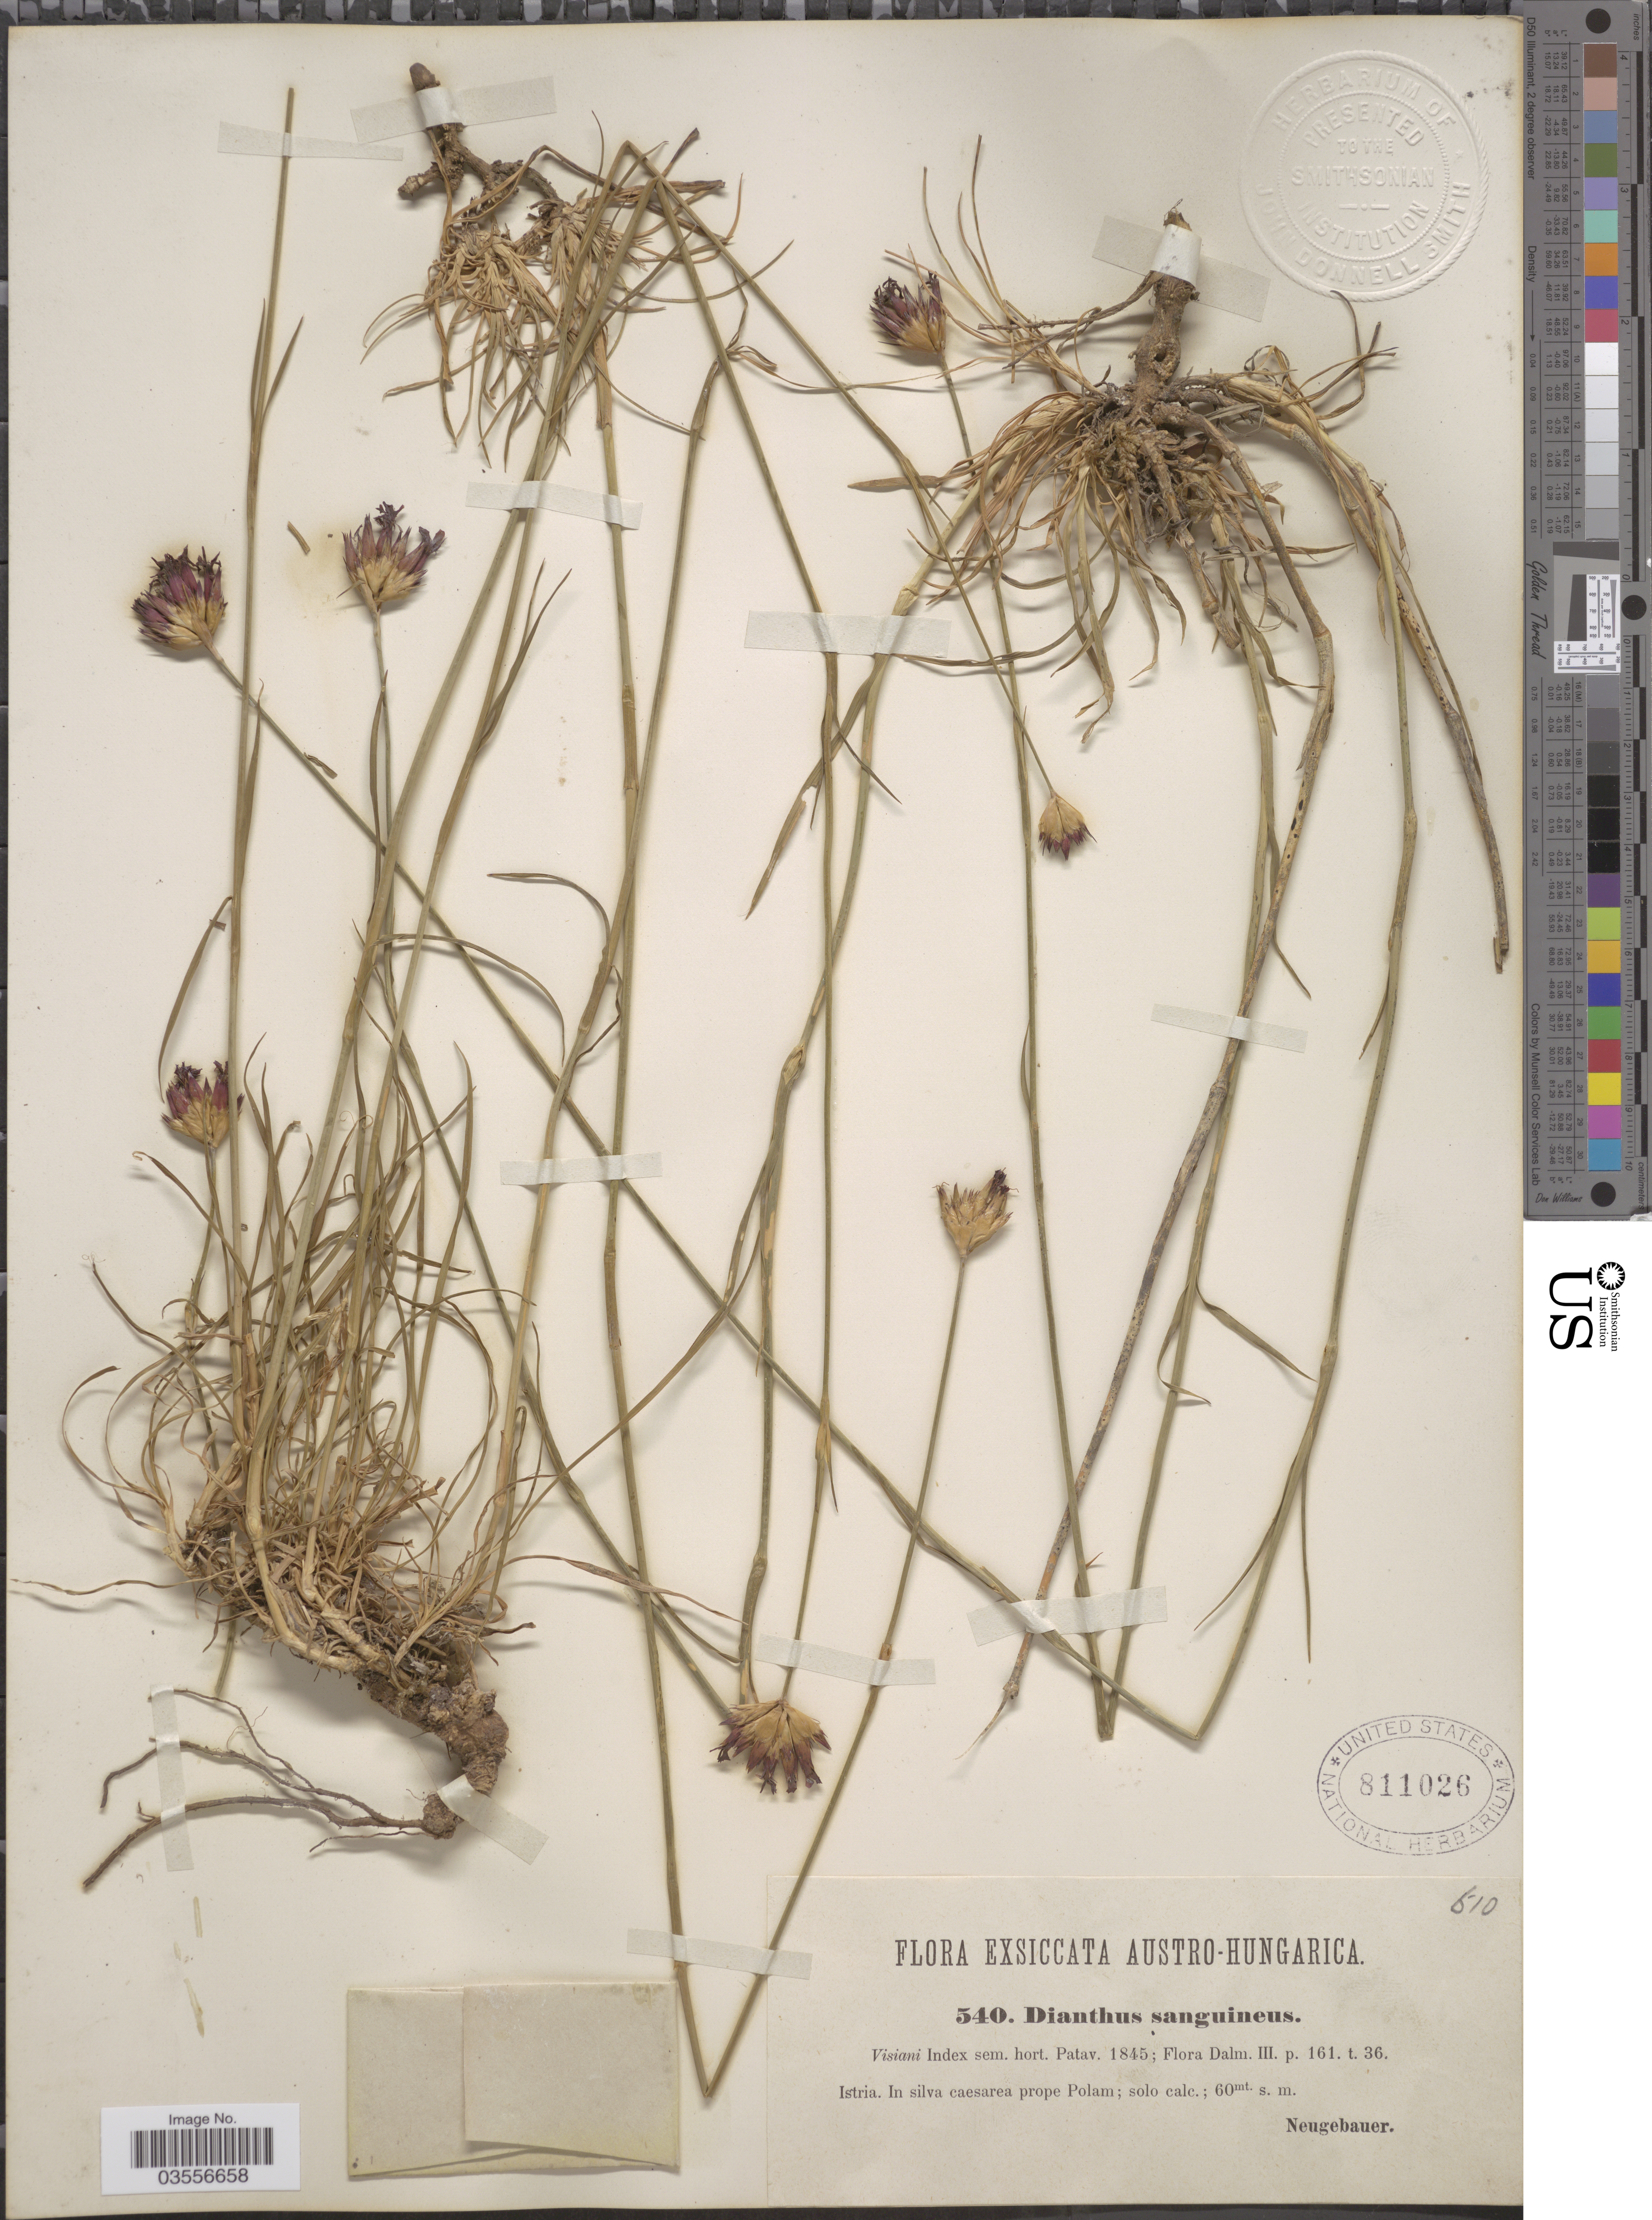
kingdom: Plantae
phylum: Tracheophyta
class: Magnoliopsida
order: Caryophyllales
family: Caryophyllaceae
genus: Dianthus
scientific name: Dianthus sanguineus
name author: Vis.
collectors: Neugebauer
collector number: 540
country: Croatia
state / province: Istria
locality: Austro-Hungarica. In silva caesarea prope Polam.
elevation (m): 60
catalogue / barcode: US 811026